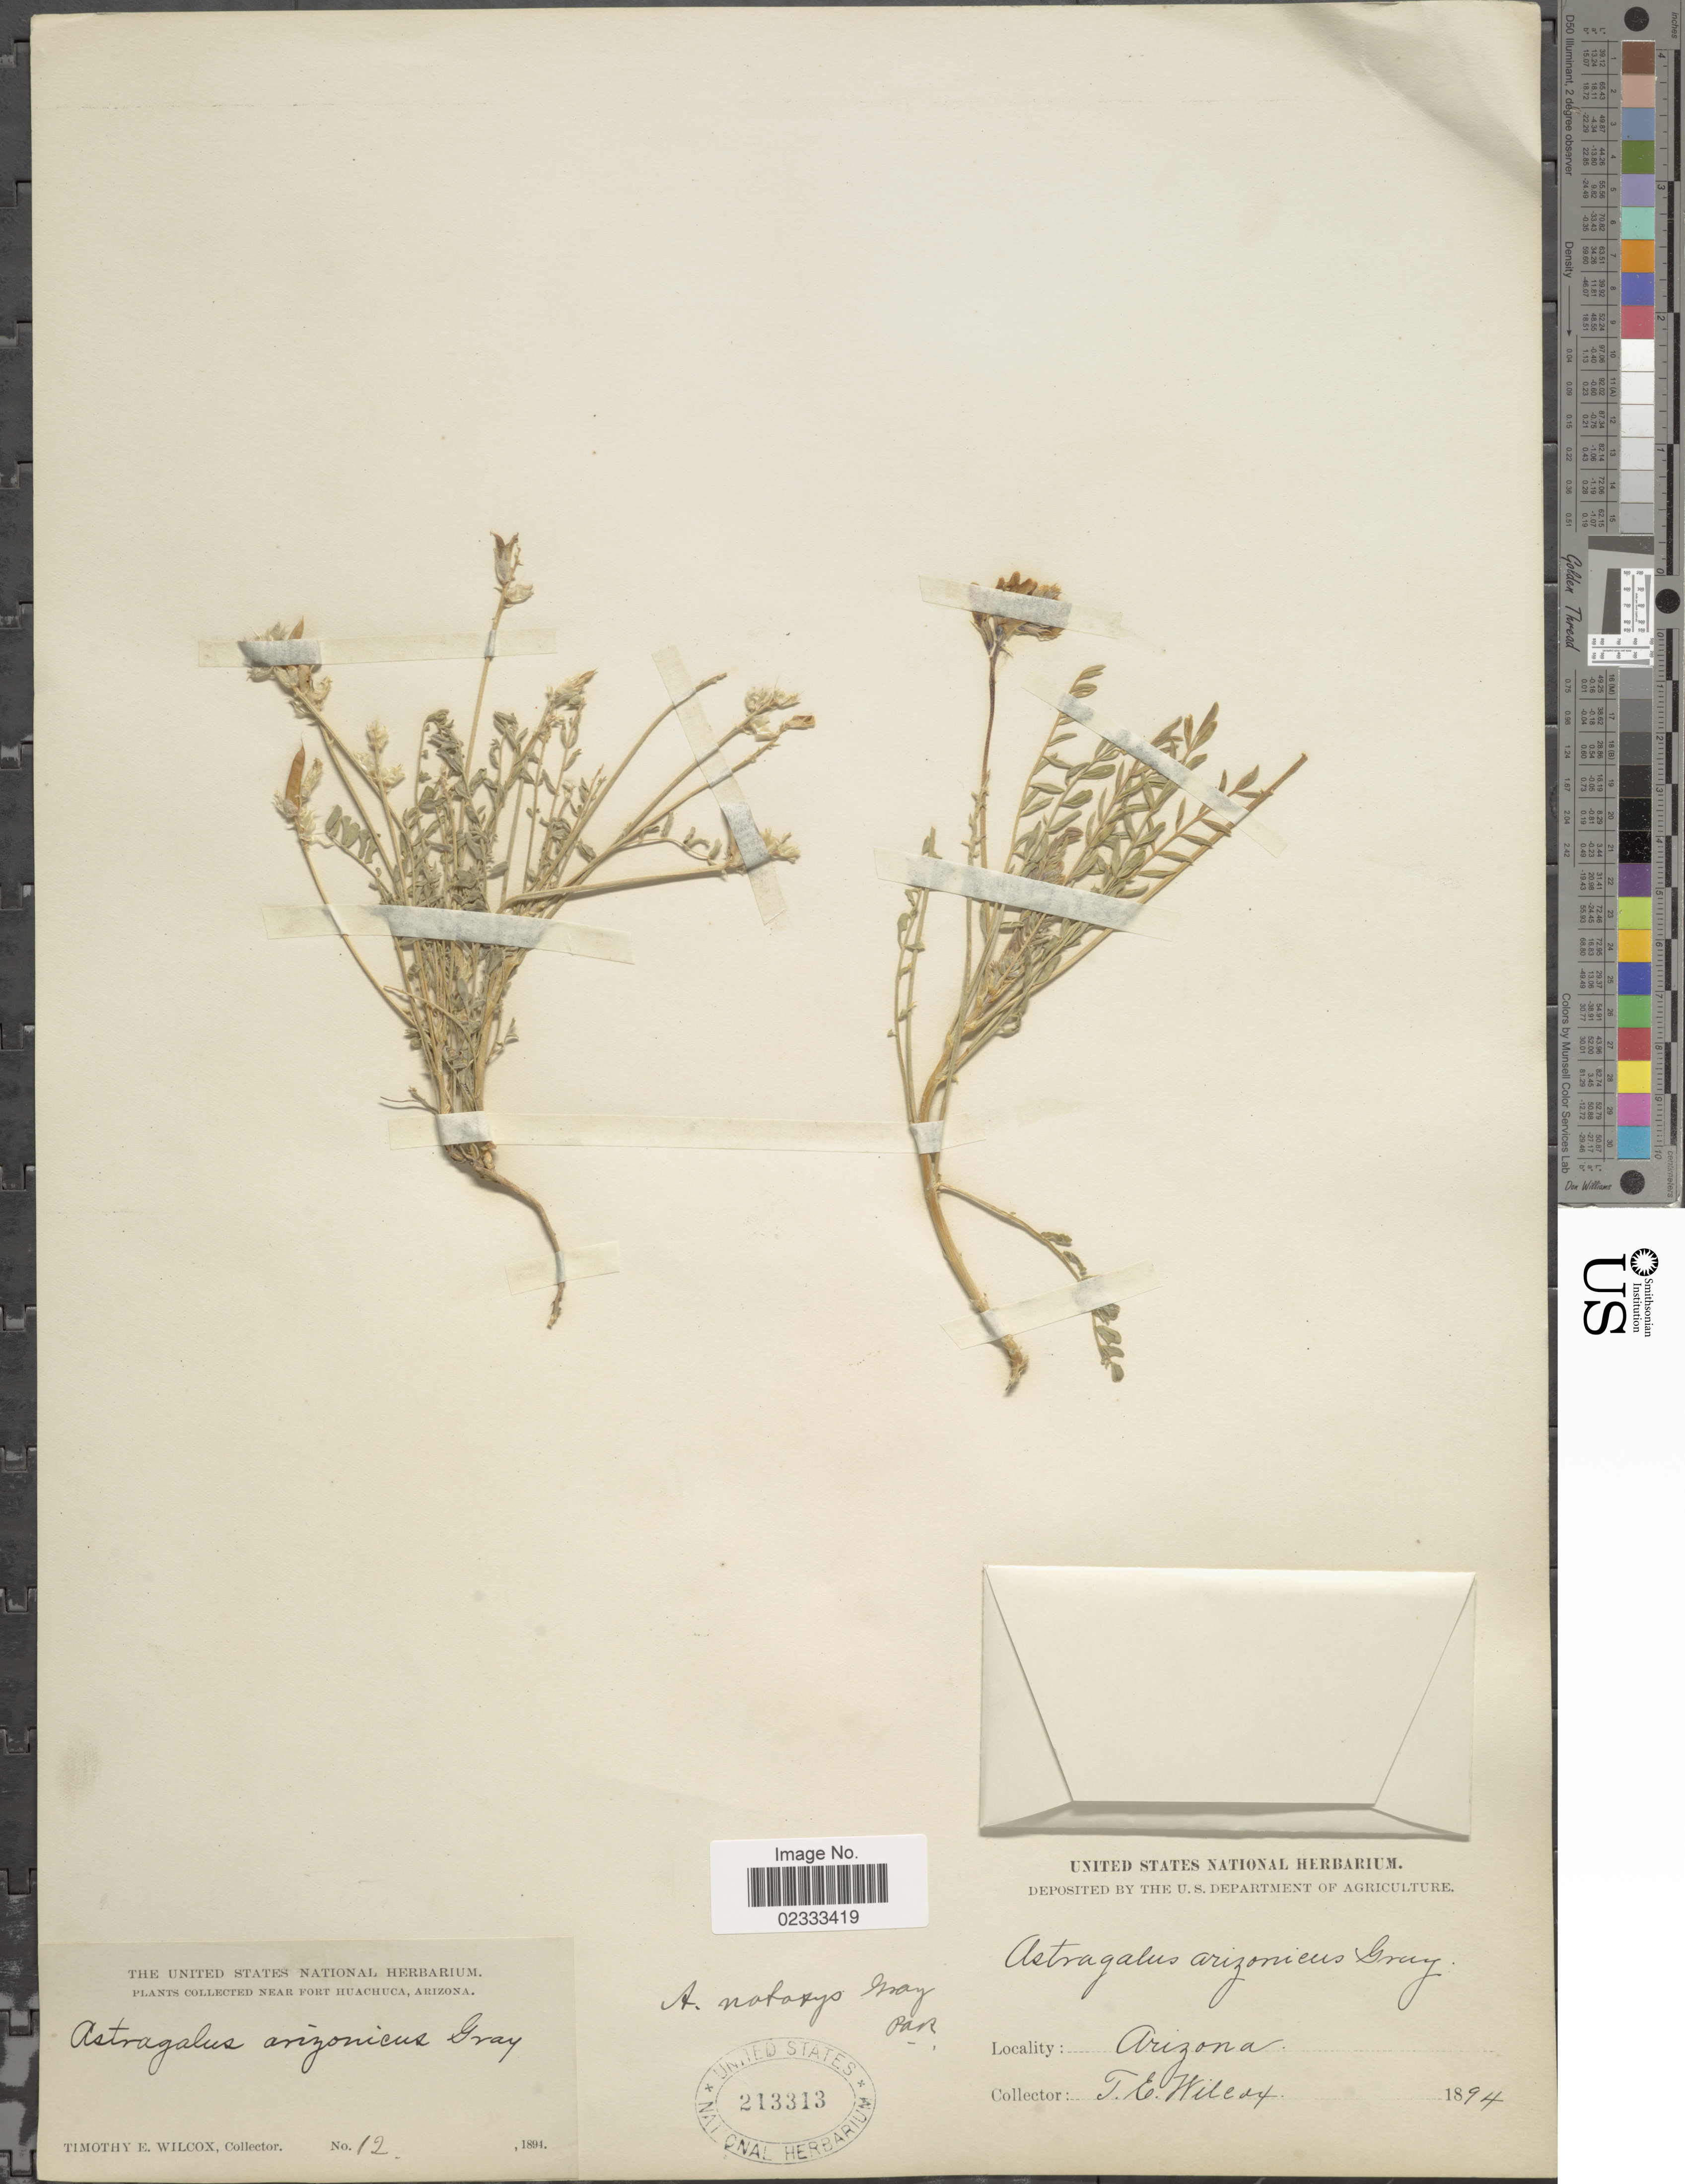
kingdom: Plantae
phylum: Tracheophyta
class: Magnoliopsida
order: Fabales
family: Fabaceae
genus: Astragalus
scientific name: Astragalus nothoxys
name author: A. Gray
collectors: T. E. Wilcox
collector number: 12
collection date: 1894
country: United States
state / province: Arizona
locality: Near Fort Huachuca.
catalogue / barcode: US 213313